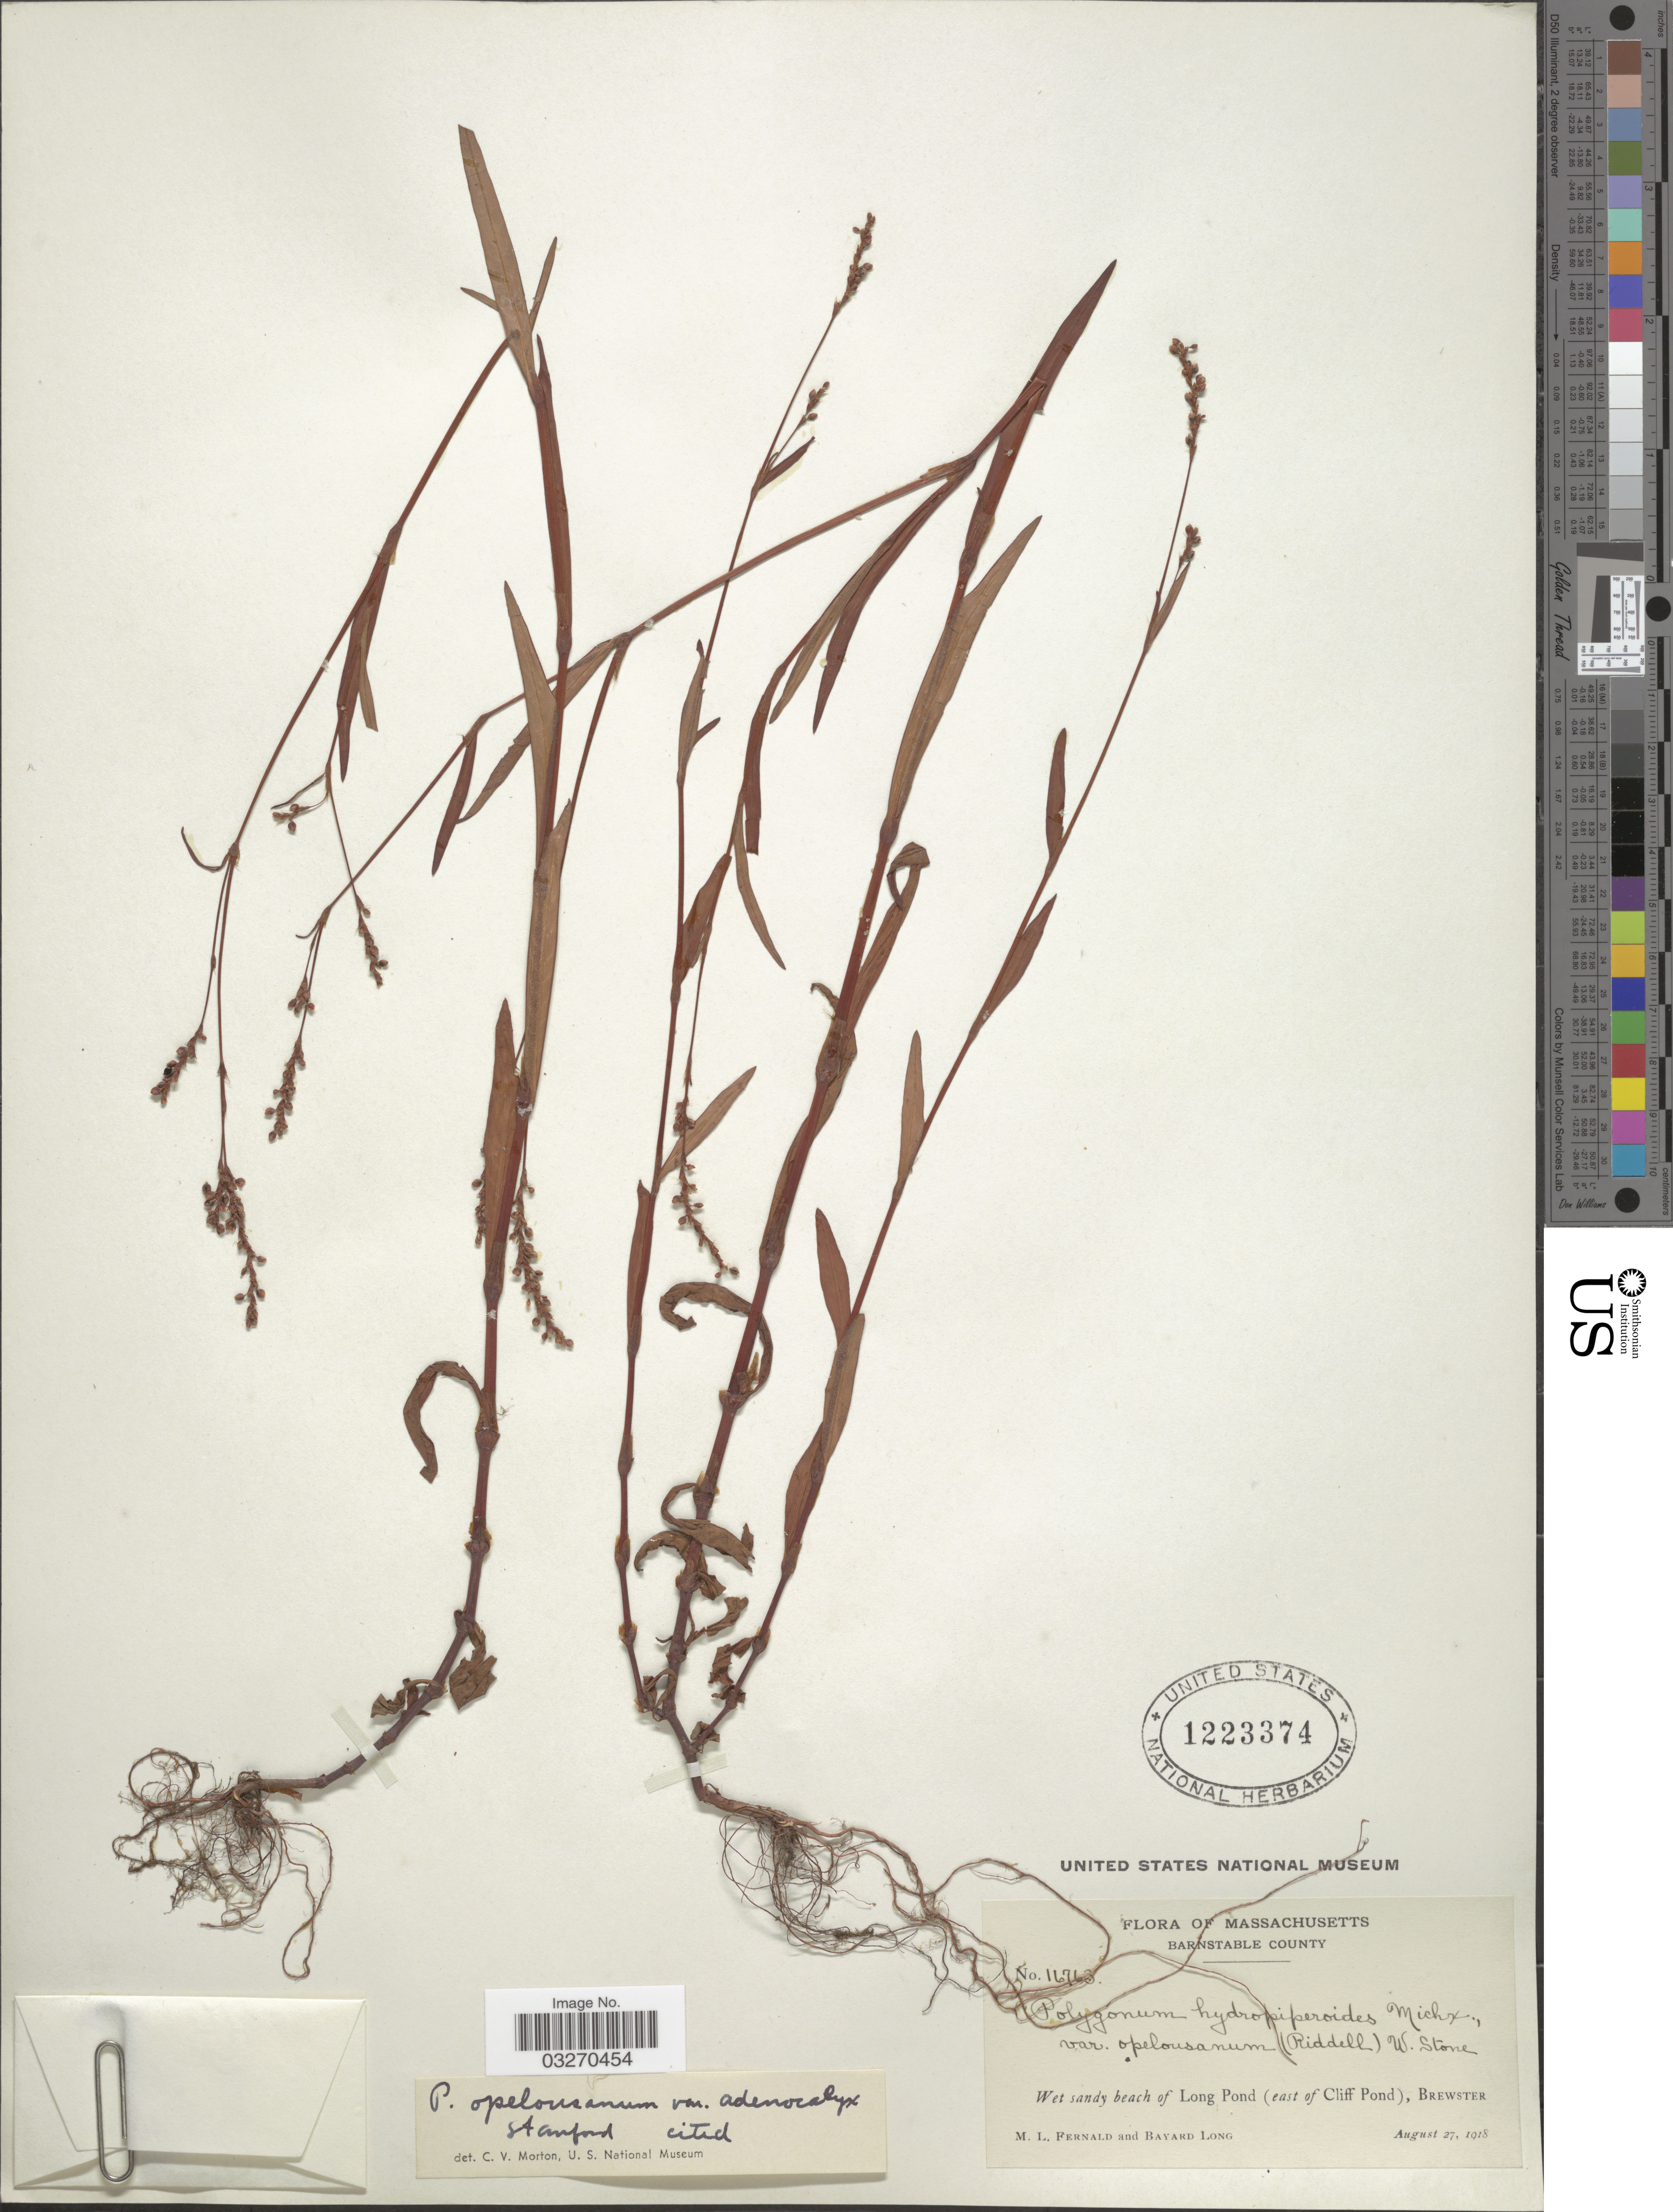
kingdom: Plantae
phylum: Tracheophyta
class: Magnoliopsida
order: Caryophyllales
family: Polygonaceae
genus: Persicaria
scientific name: Persicaria hydropiperoides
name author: (Michx.) Small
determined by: Atha, D. E.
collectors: M. L. Fernald & B. Long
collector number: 16763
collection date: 1918-08-27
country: United States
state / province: Massachusetts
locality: Barnstable County. Wet sandy beach of Long Pond (east of Cliff Pond), Brewster.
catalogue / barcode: US 1223374